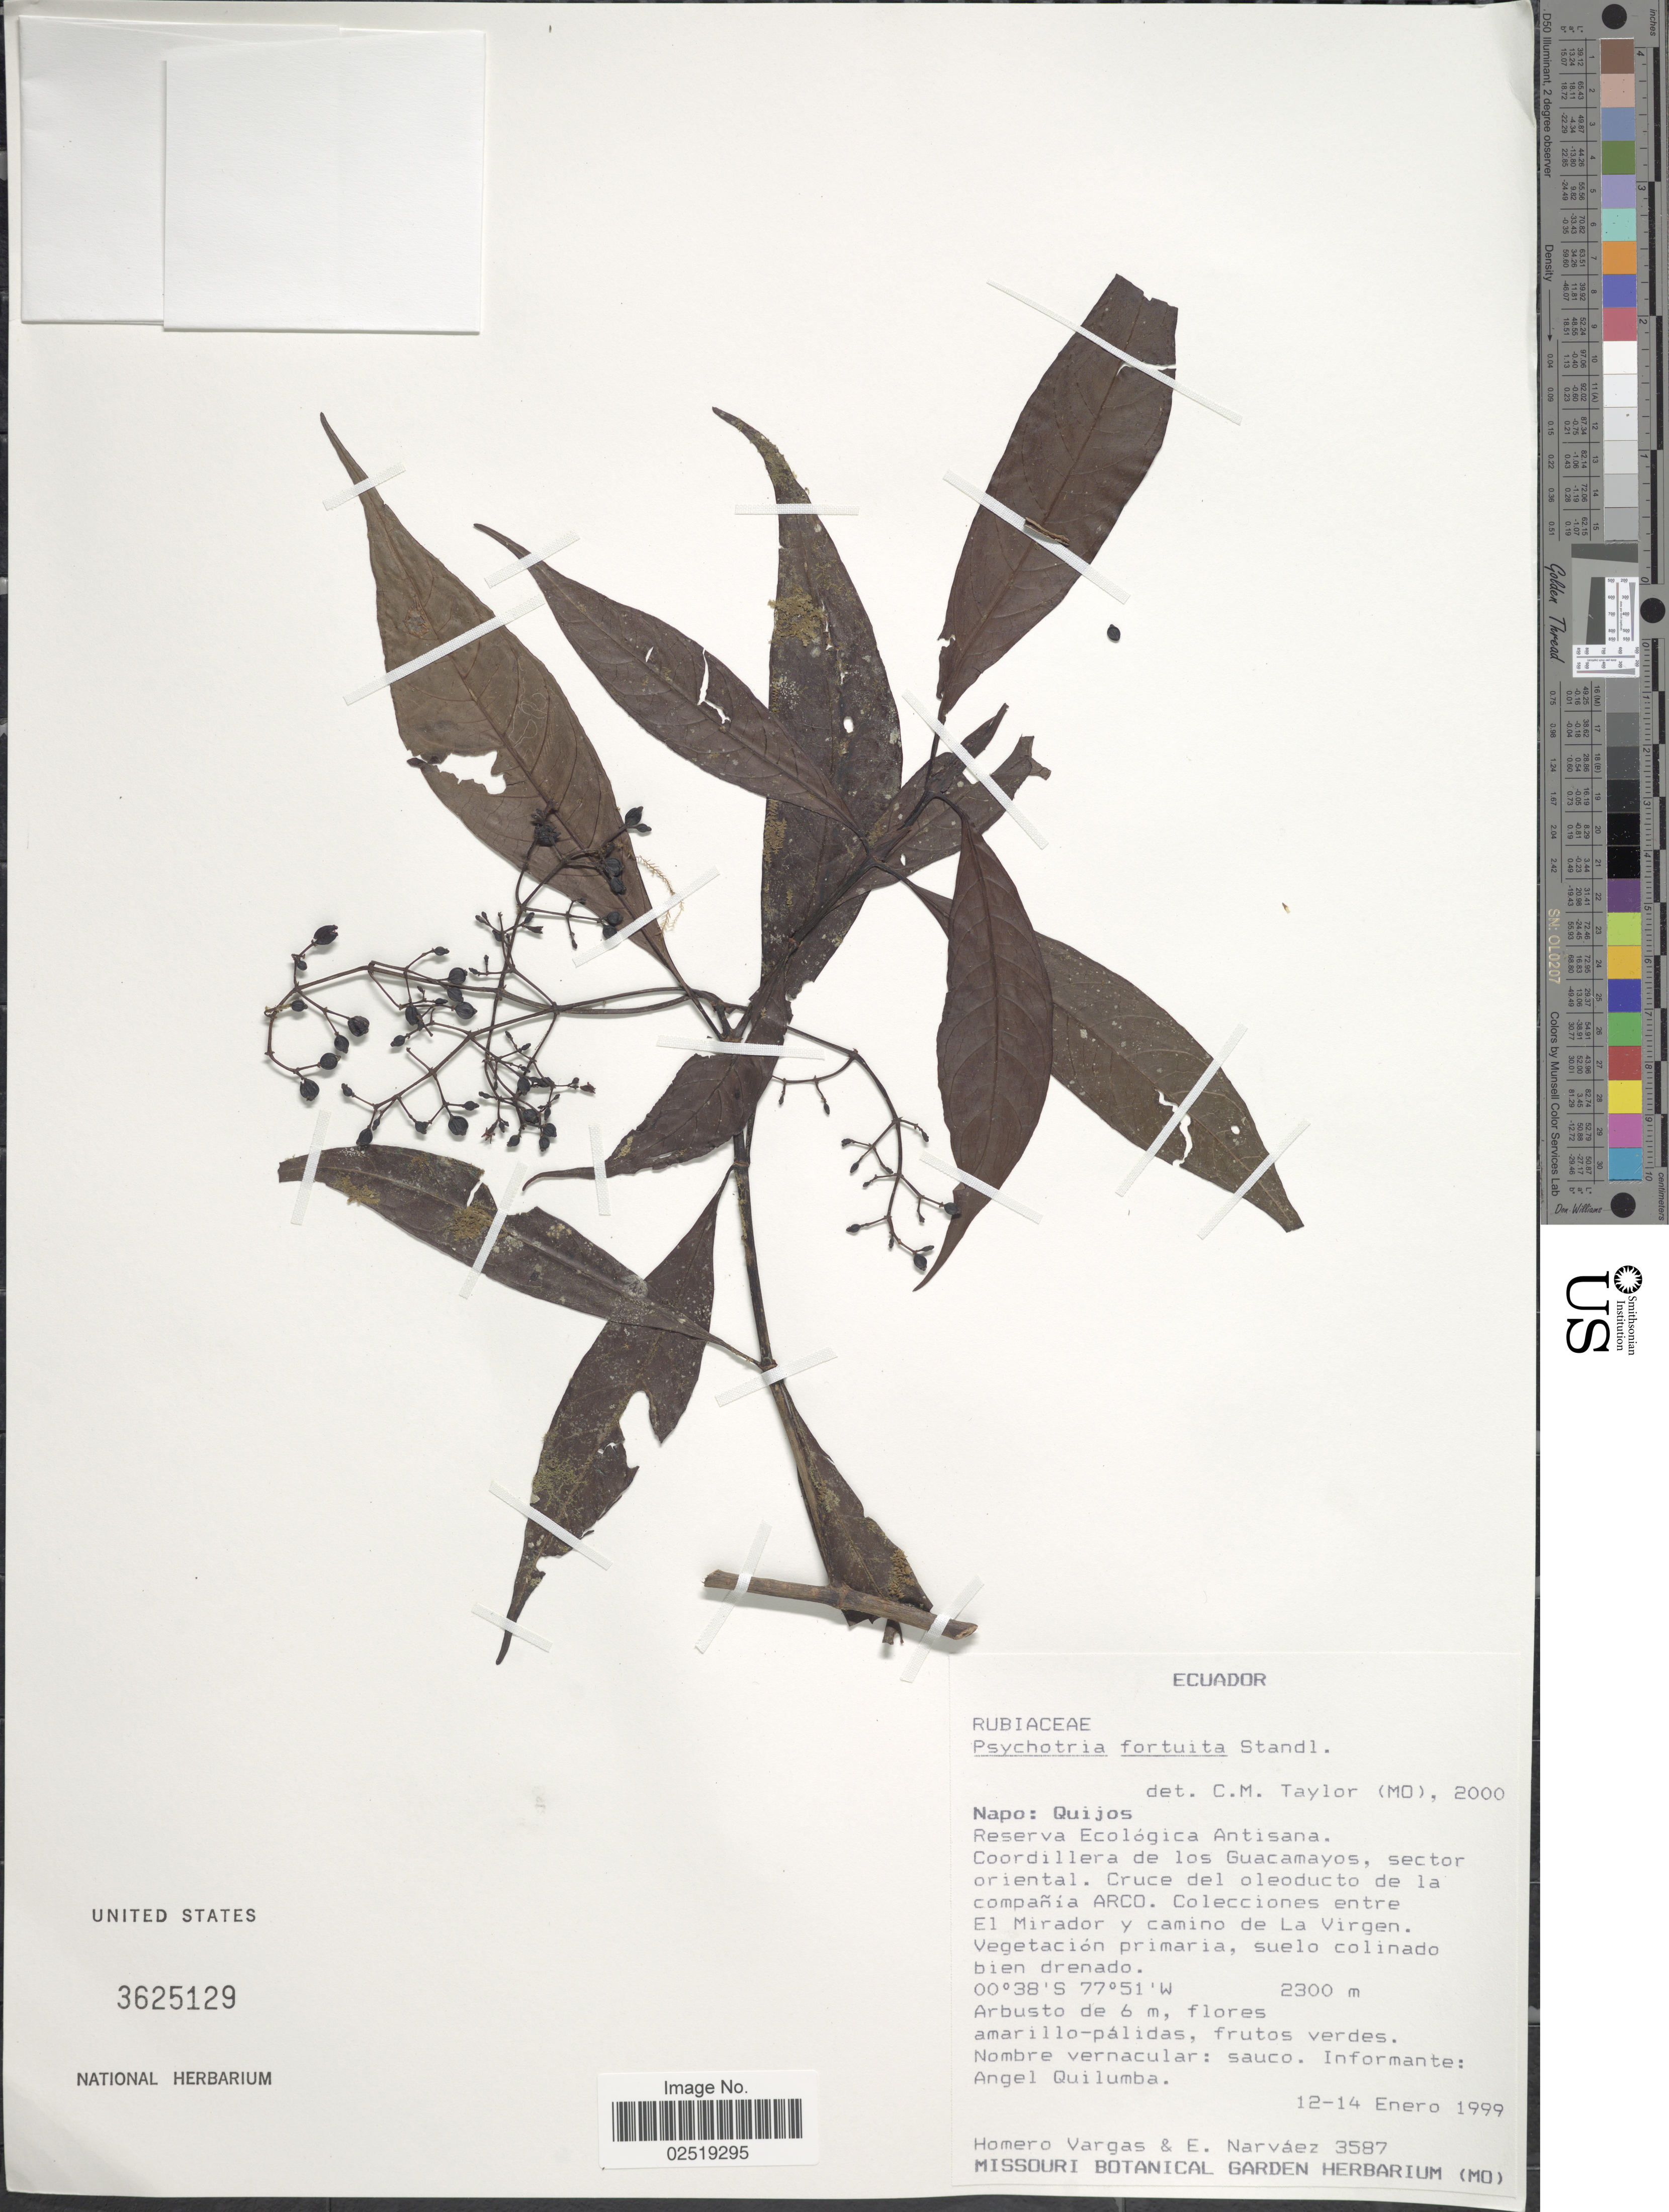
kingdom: Plantae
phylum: Tracheophyta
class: Magnoliopsida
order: Gentianales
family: Rubiaceae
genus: Psychotria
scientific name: Psychotria fortuita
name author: Standl.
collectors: H. Vargas & E. Narváez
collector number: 3587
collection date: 1999-01-12/1999-01-14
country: Ecuador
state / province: Napo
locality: Napo: Quijos. Reserva Ecologica Antisana. Coordillera de los Guacamayos, sector oriental. Cruce del oleoducto de la compania Arco. Colecciones entre El Mirador y camino de La Virgen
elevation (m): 2300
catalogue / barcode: US 3625129